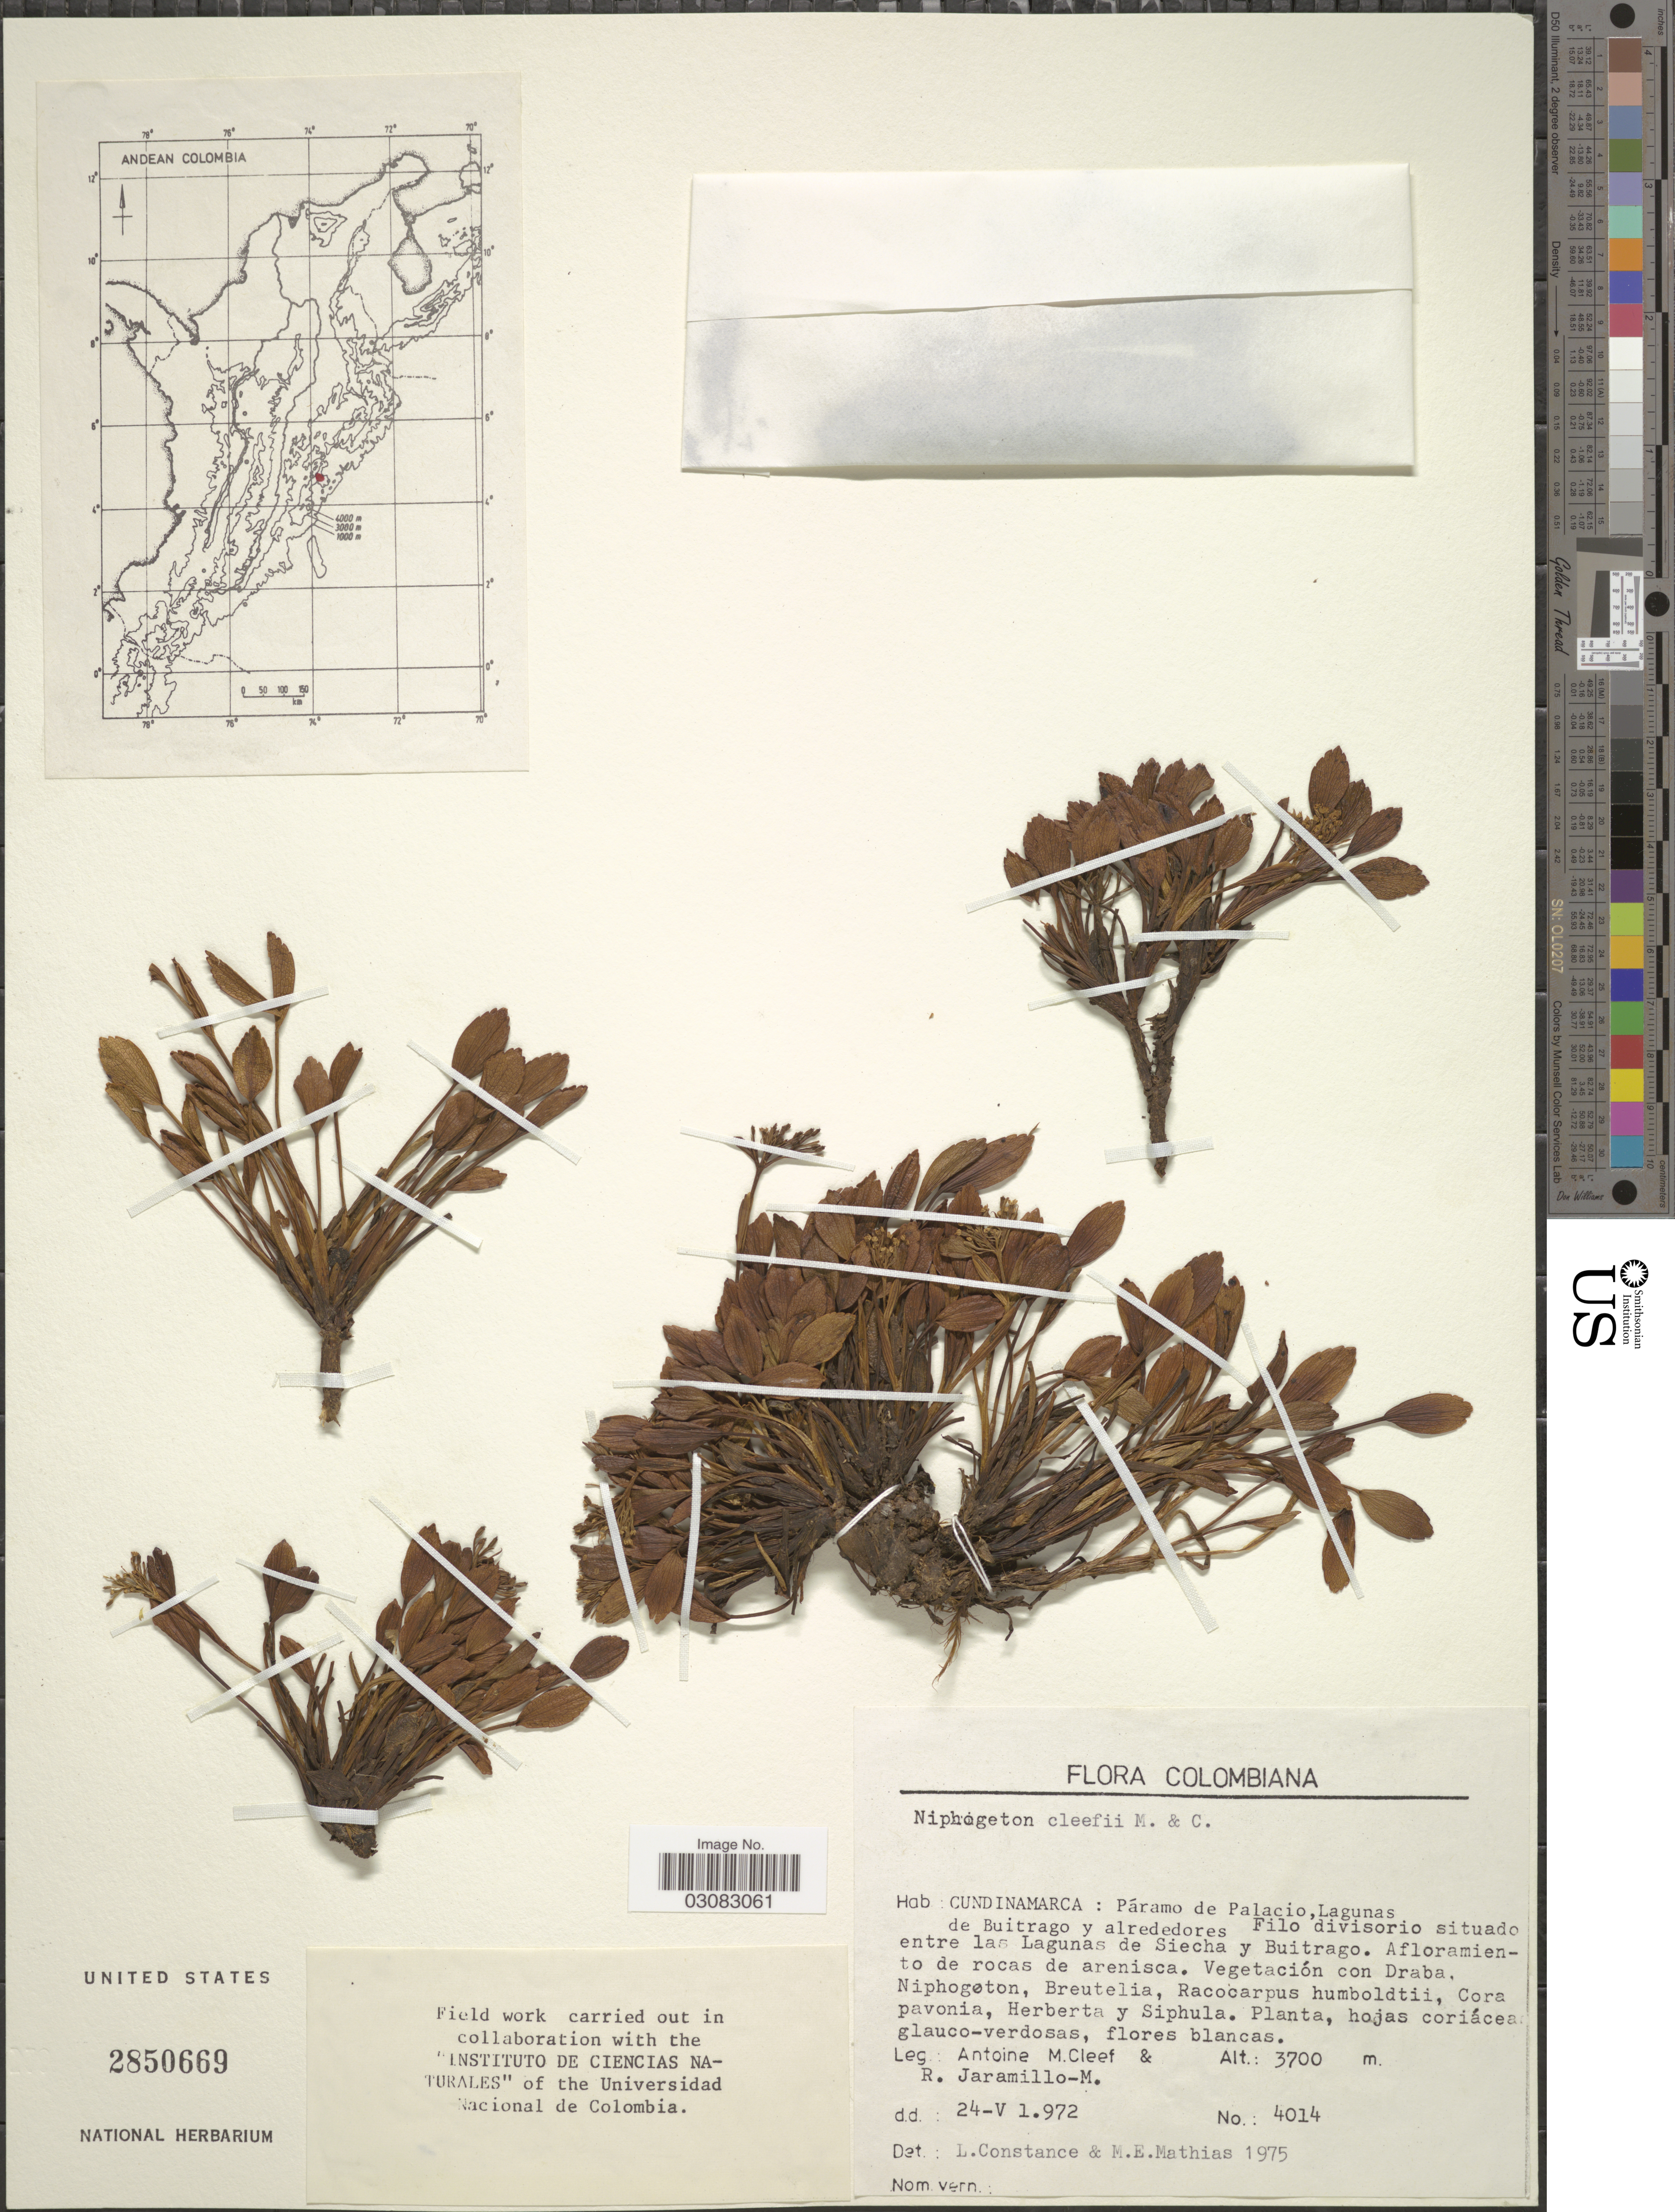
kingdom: Plantae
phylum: Tracheophyta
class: Magnoliopsida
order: Apiales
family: Apiaceae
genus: Niphogeton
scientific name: Niphogeton cleefii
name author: Mathias & Constance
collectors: A. M. Cleef & R. Jaramillo M.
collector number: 4014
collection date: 1972-05-24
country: Colombia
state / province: Cundinamarca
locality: Páramo de Palacio, Lagunas de Buitrago y alrededores Filo divisorio situado entre las Lagunas de Siecha y Buitrago.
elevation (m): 3700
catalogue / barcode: US 2850669